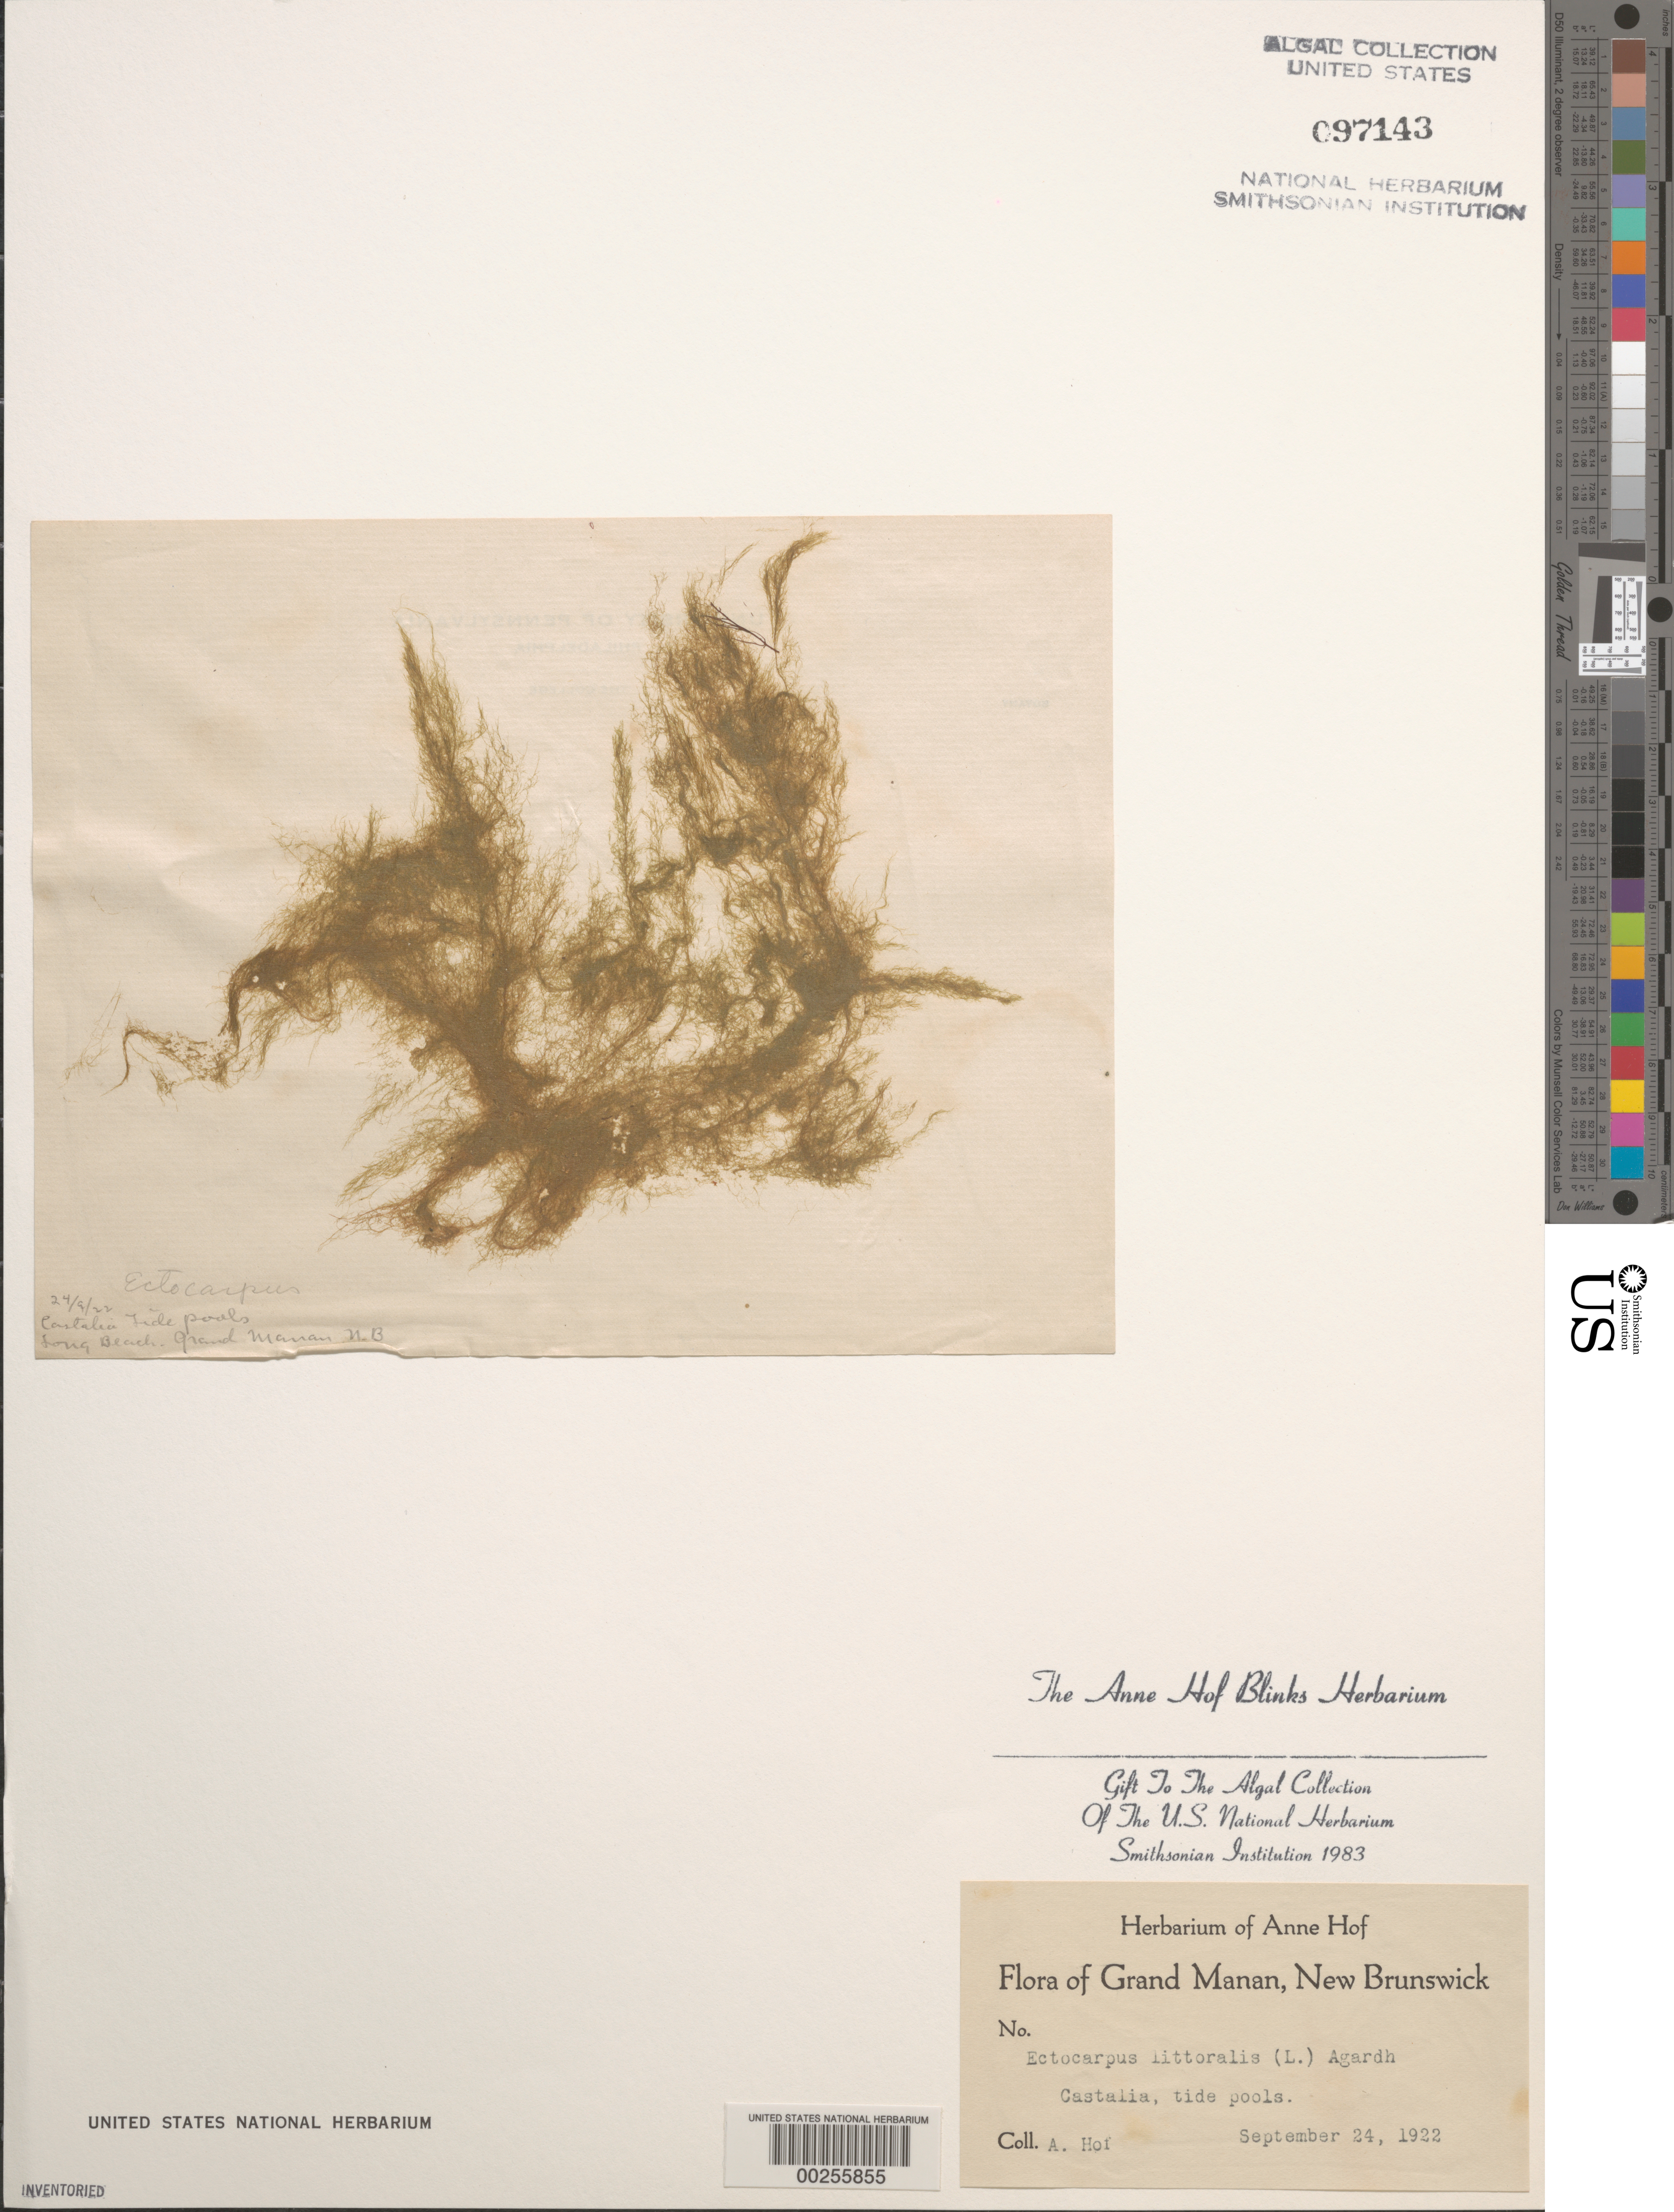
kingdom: Chromista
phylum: Ochrophyta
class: Phaeophyceae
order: Ectocarpales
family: Acinetosporaceae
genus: Pylaiella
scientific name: Pylaiella littoralis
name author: (L.) Kjellman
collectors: A. Blinks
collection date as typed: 24 Sep 1922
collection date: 1922-09-24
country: Canada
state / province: New Brunswick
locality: Grand manan, castalia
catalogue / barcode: US 97143